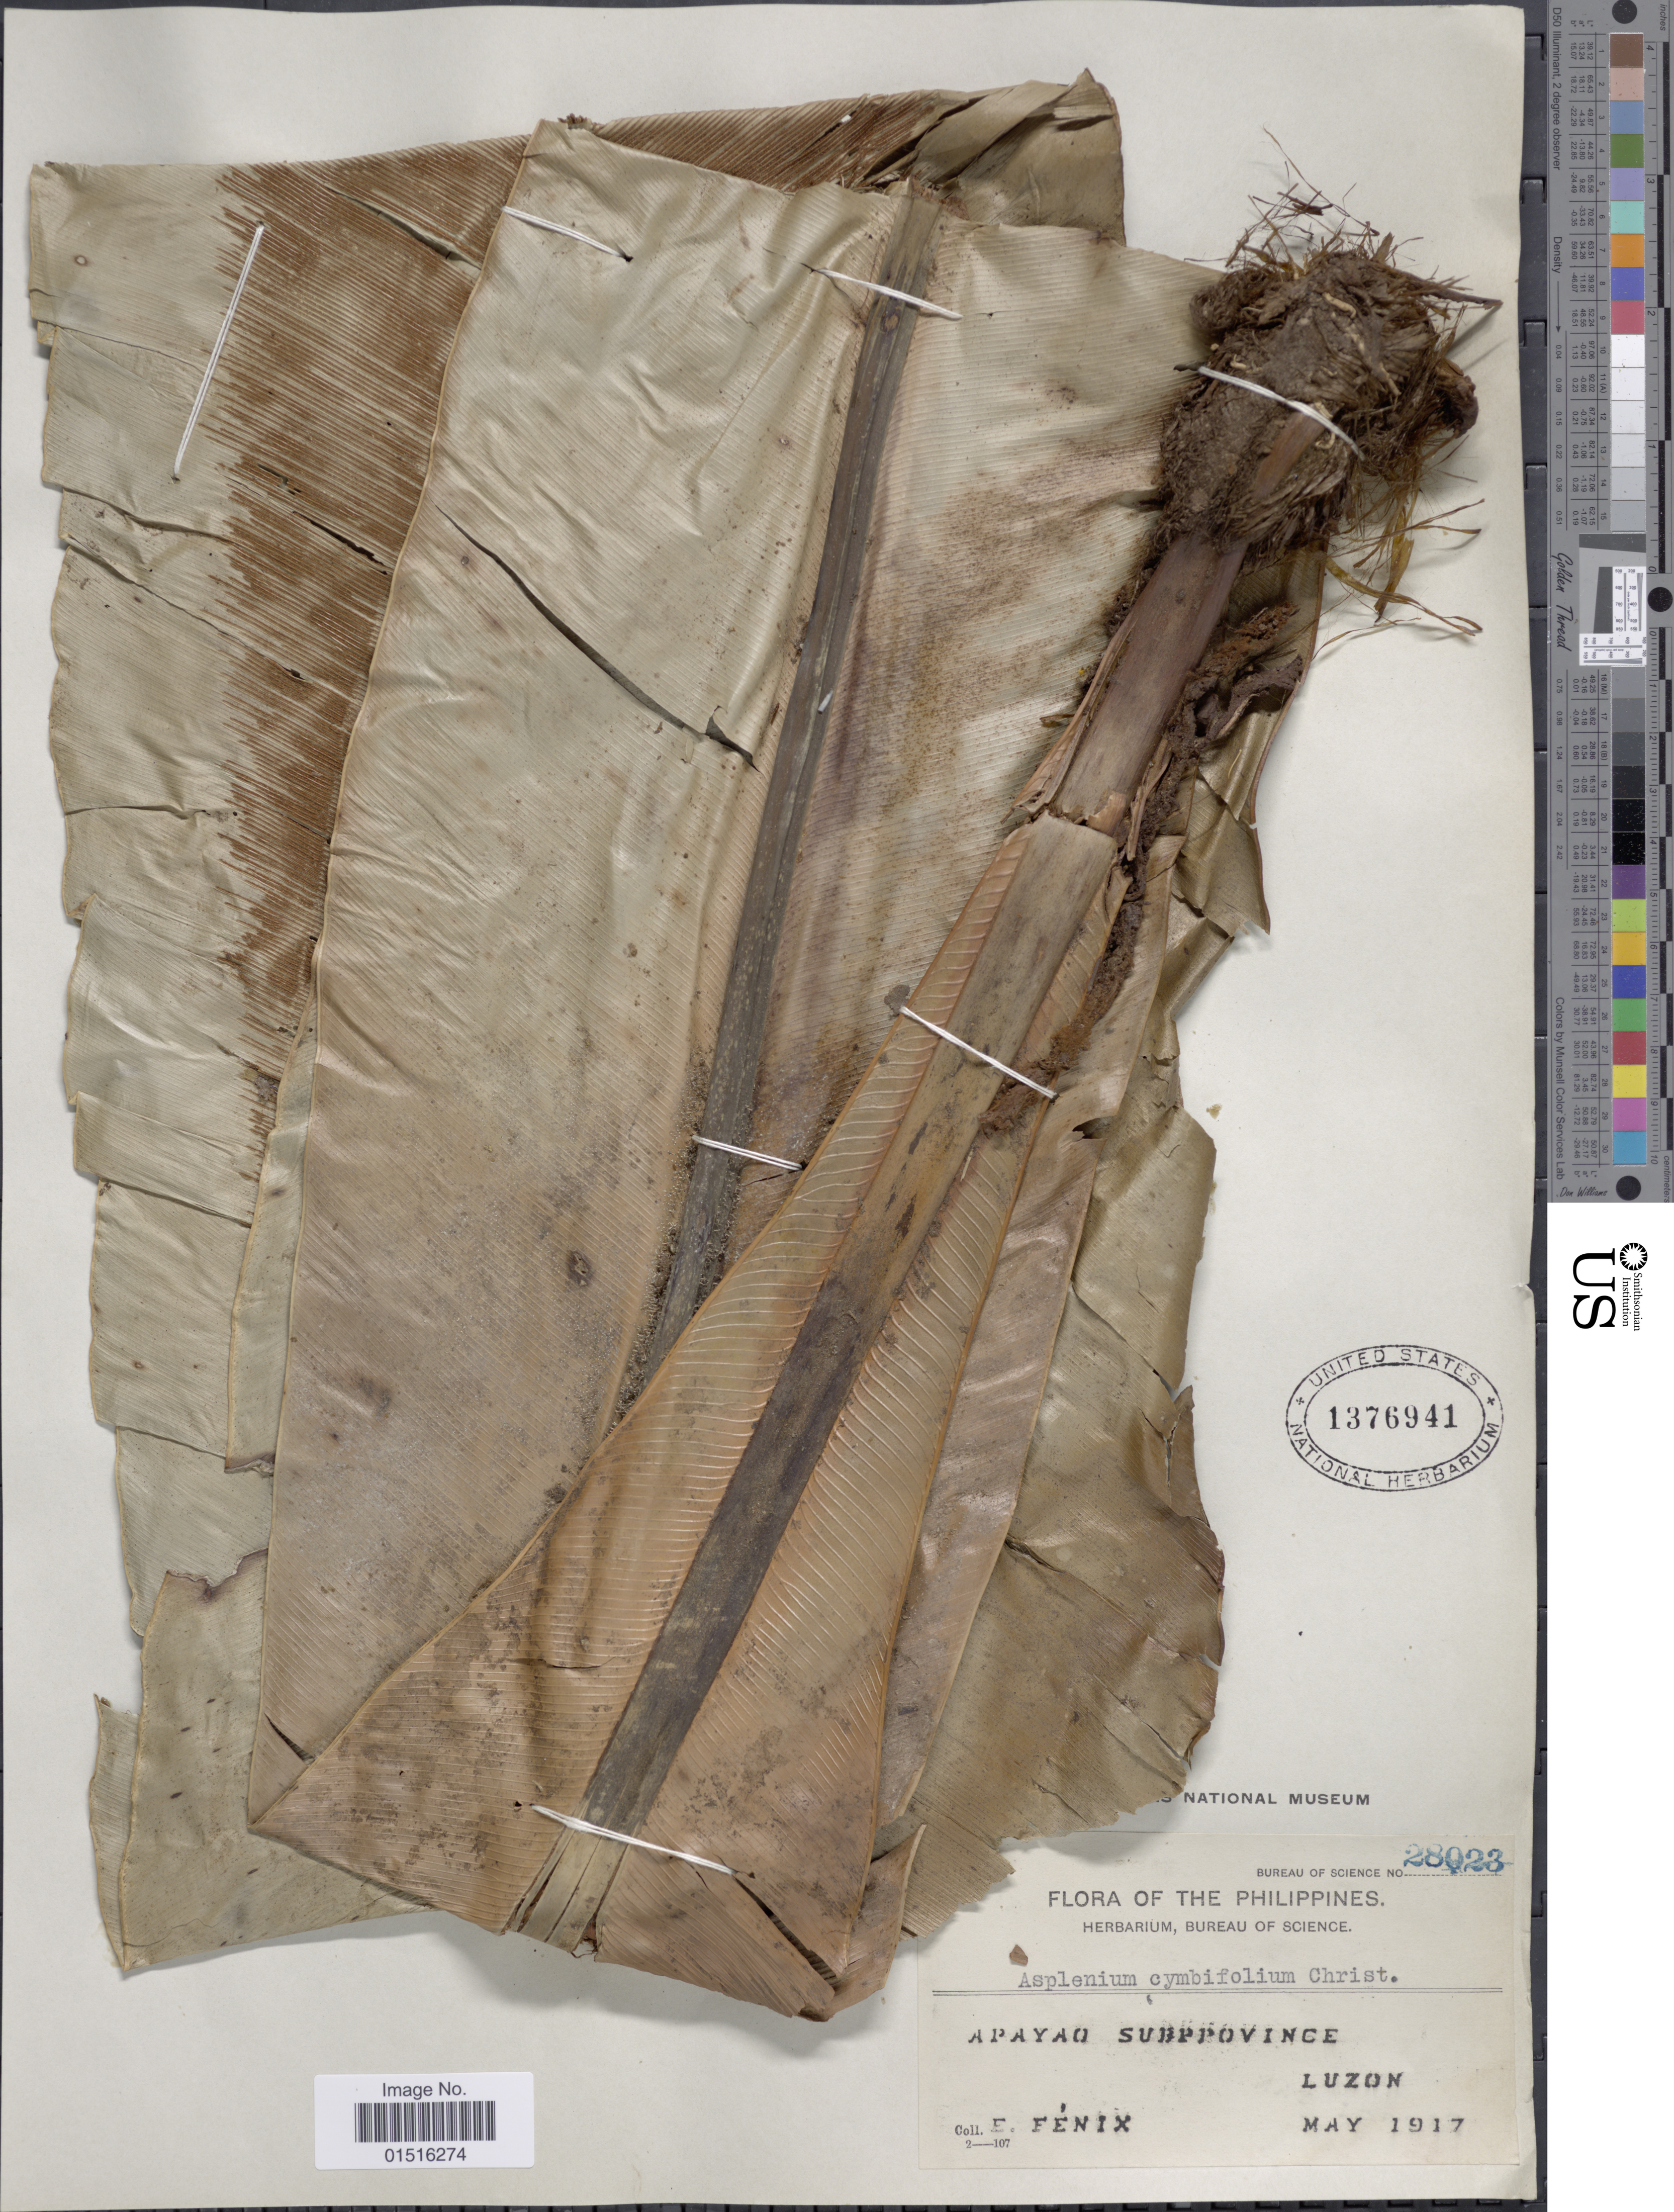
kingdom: Plantae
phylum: Tracheophyta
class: Polypodiopsida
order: Polypodiales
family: Aspleniaceae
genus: Asplenium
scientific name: Asplenium ellipticum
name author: (Fée) Copel.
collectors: E. Fenix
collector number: Bureau of Science 28023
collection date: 1917-05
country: Philippines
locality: Apayao Subprovince Luzon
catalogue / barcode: US 1376941